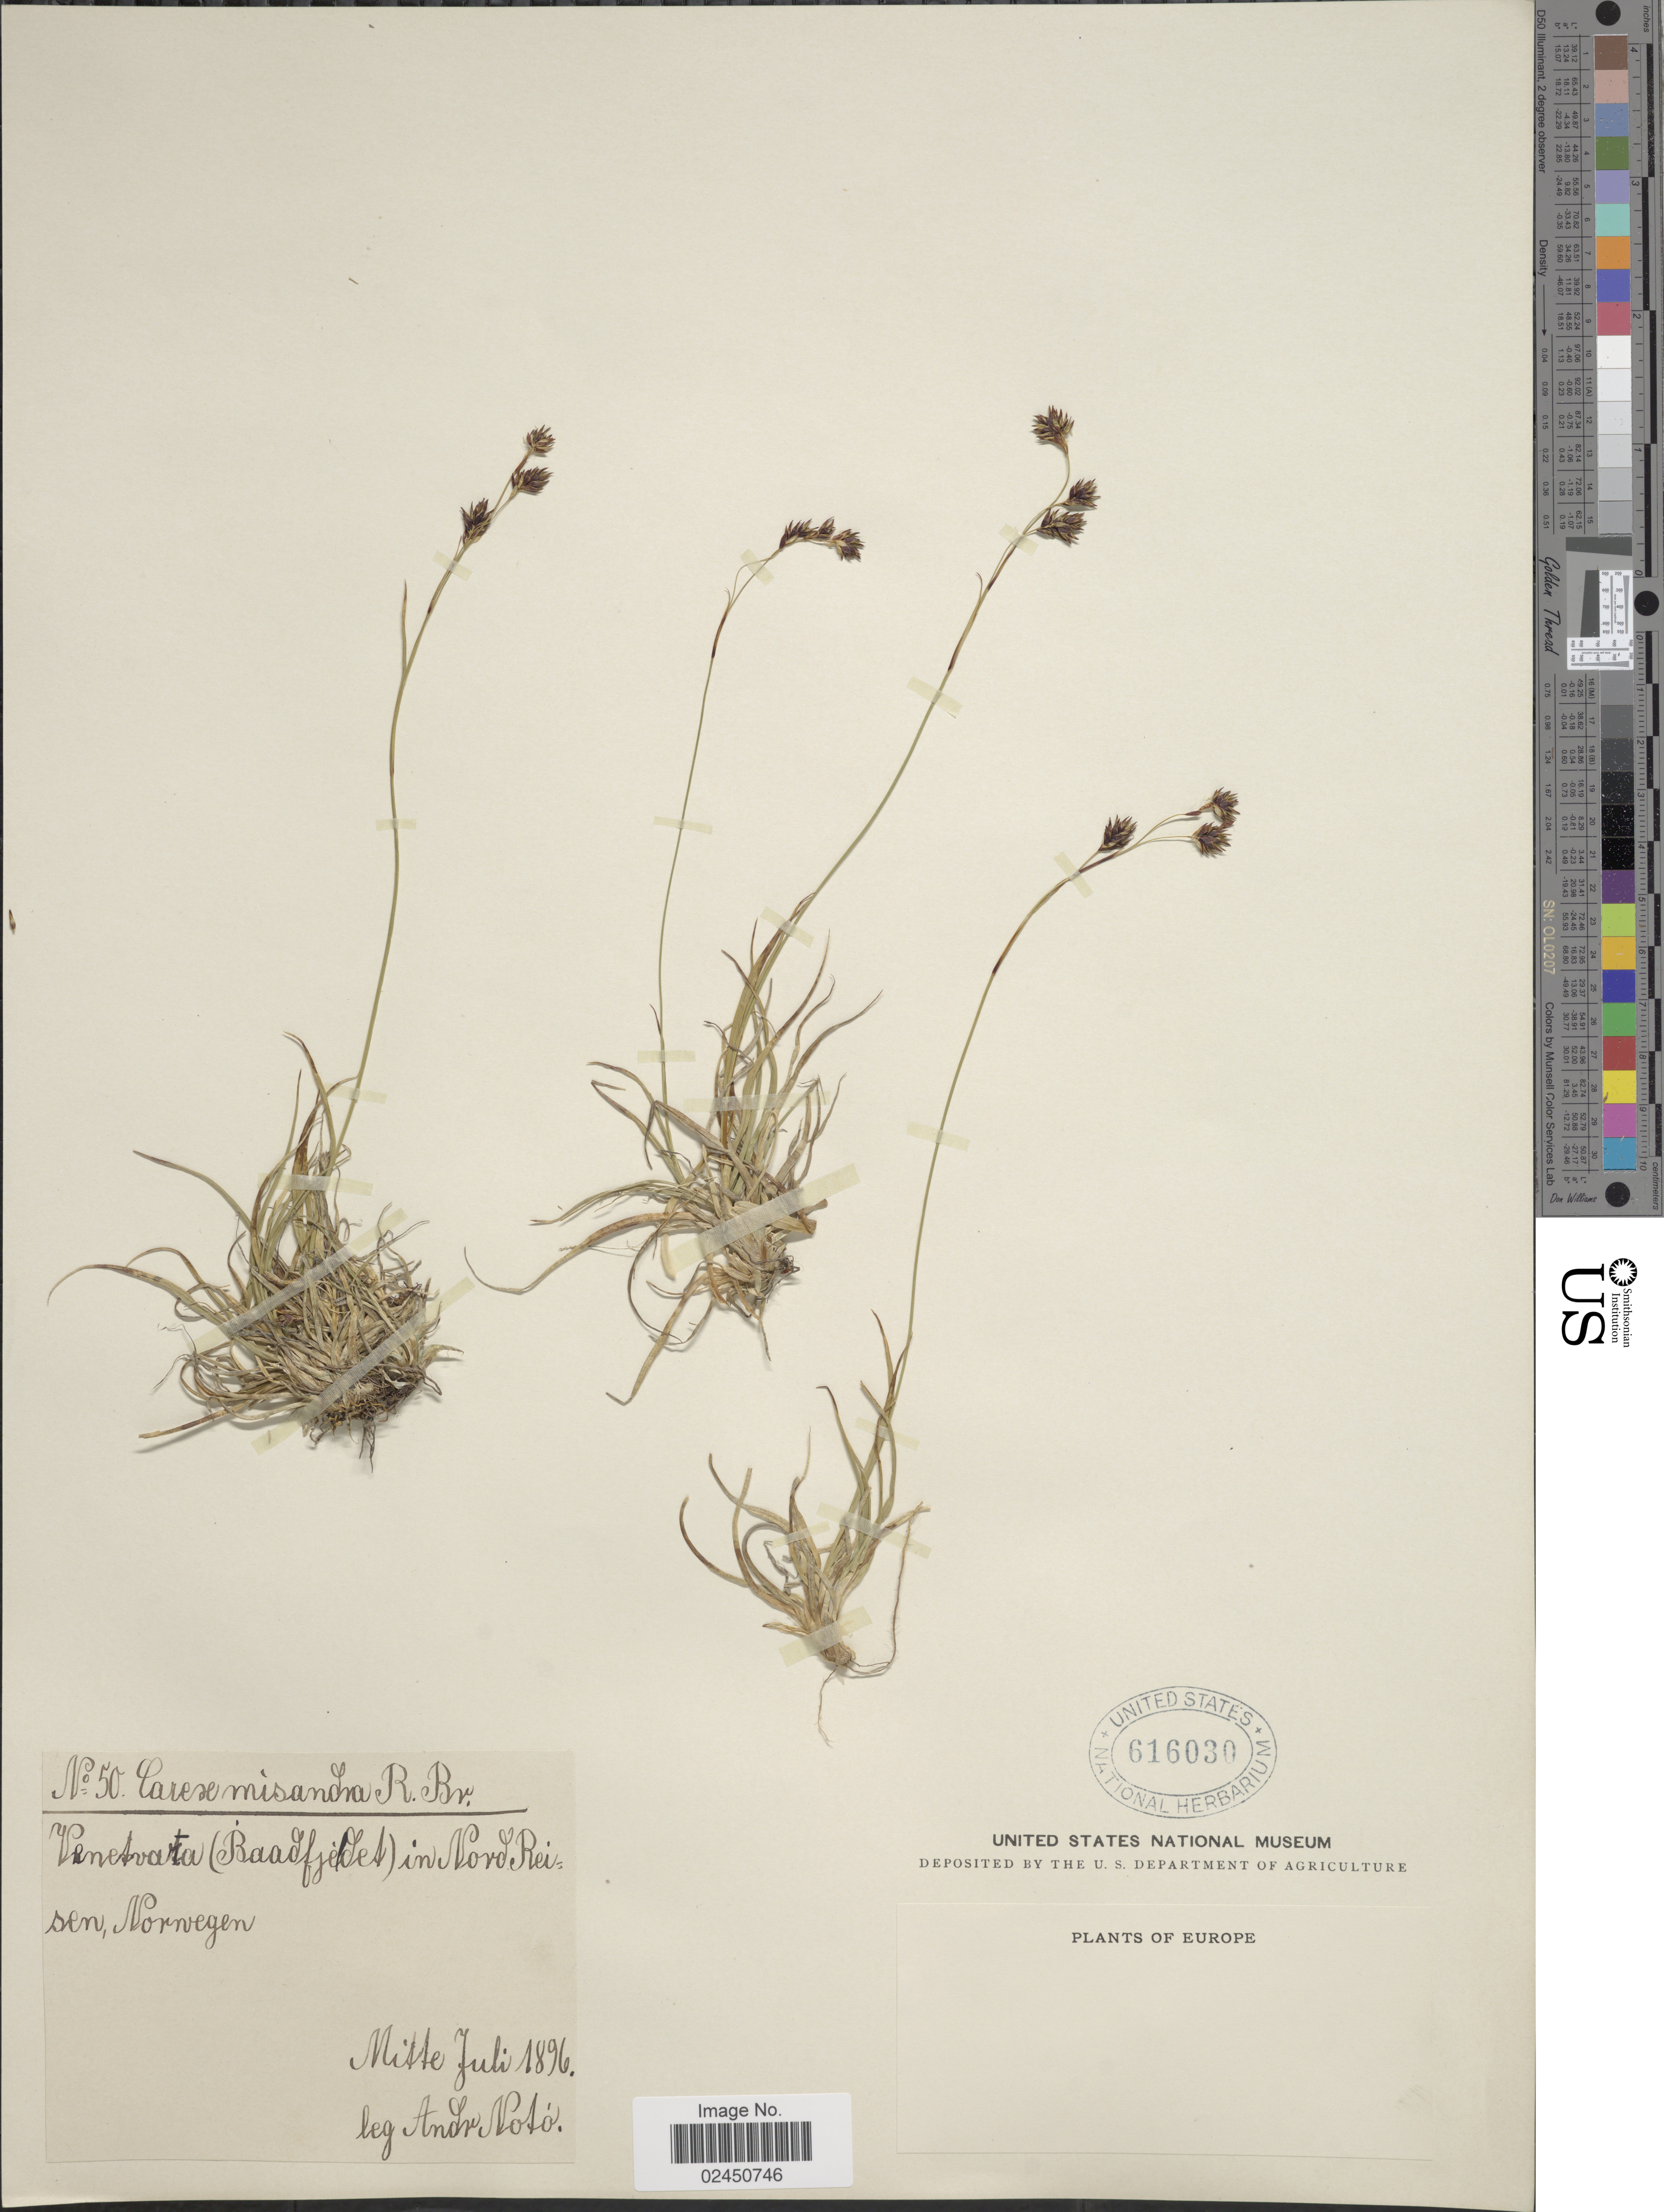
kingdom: Plantae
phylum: Tracheophyta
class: Liliopsida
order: Poales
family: Cyperaceae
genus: Carex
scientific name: Carex fuliginosa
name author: Schkuhr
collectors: A. Noto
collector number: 50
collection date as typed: mitte juli 1896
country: Norway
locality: Venetvata (Baadfjedet) in Nord Reisen, Norwegen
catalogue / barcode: US 616030